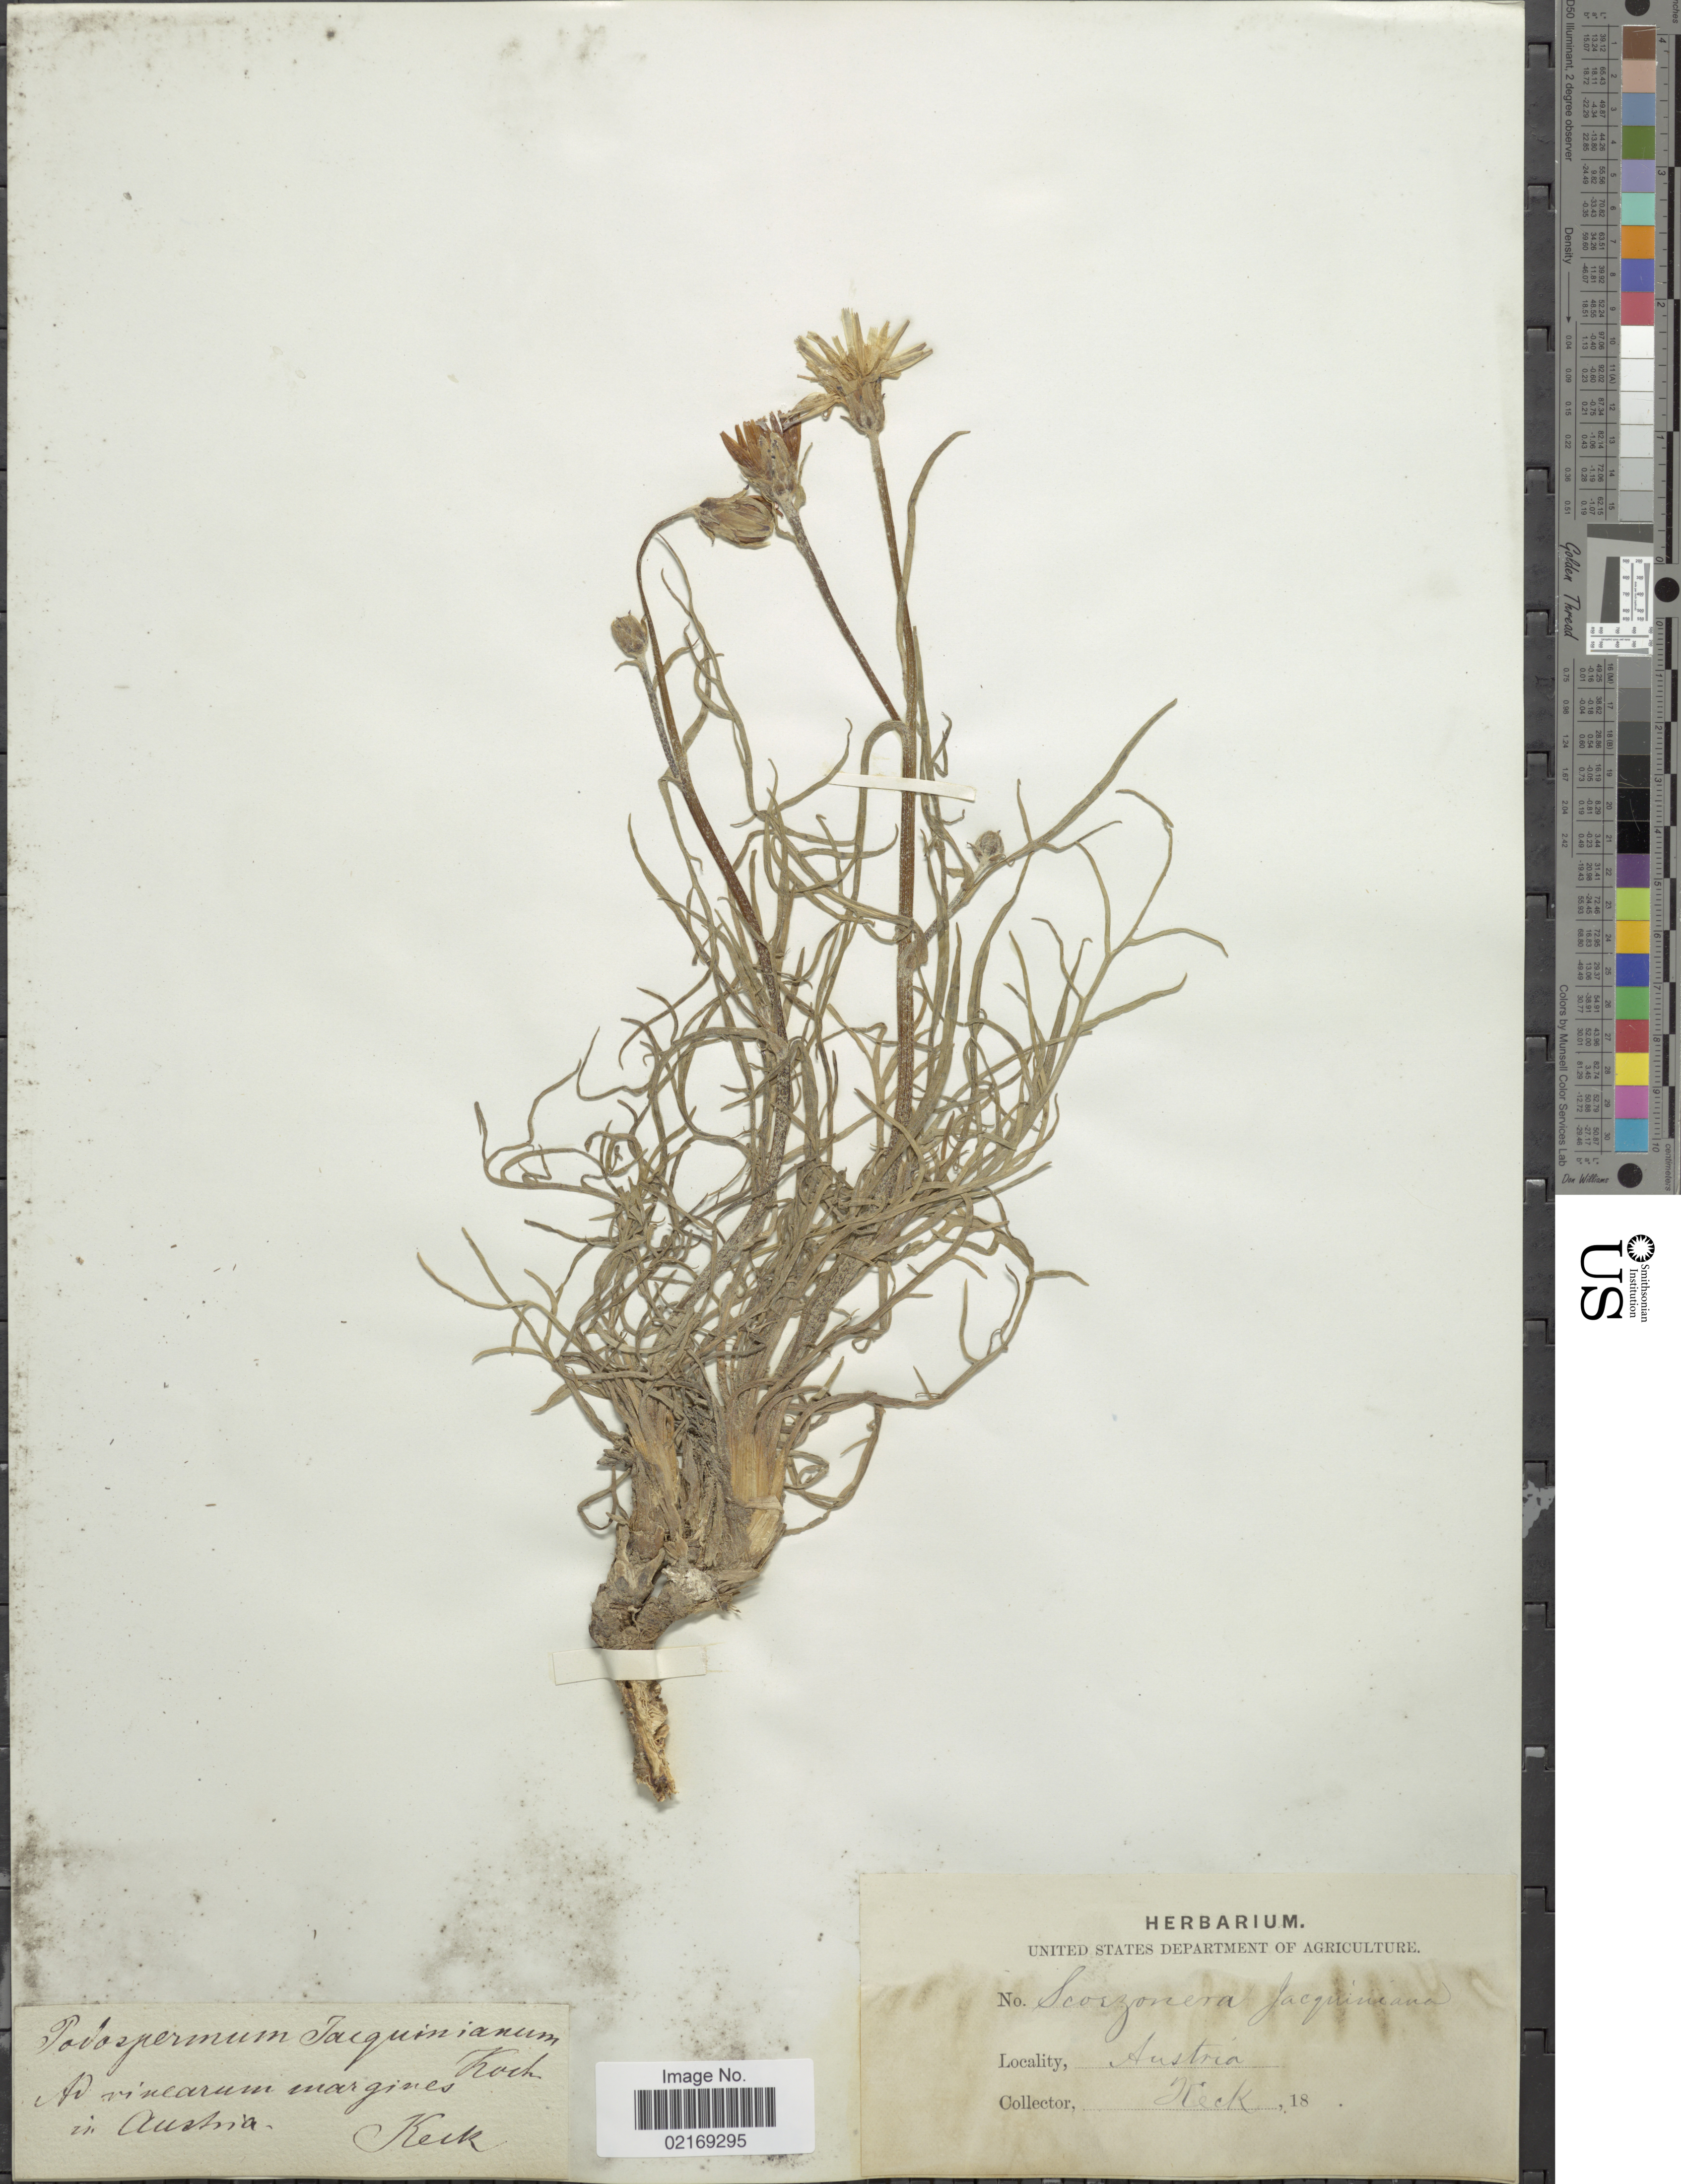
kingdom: Plantae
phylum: Tracheophyta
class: Magnoliopsida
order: Asterales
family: Asteraceae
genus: Podospermum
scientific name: Podospermum canum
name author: C.A. Mey.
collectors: -- Keck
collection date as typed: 18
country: Austria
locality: Ad vinearum margines. [interpreted]